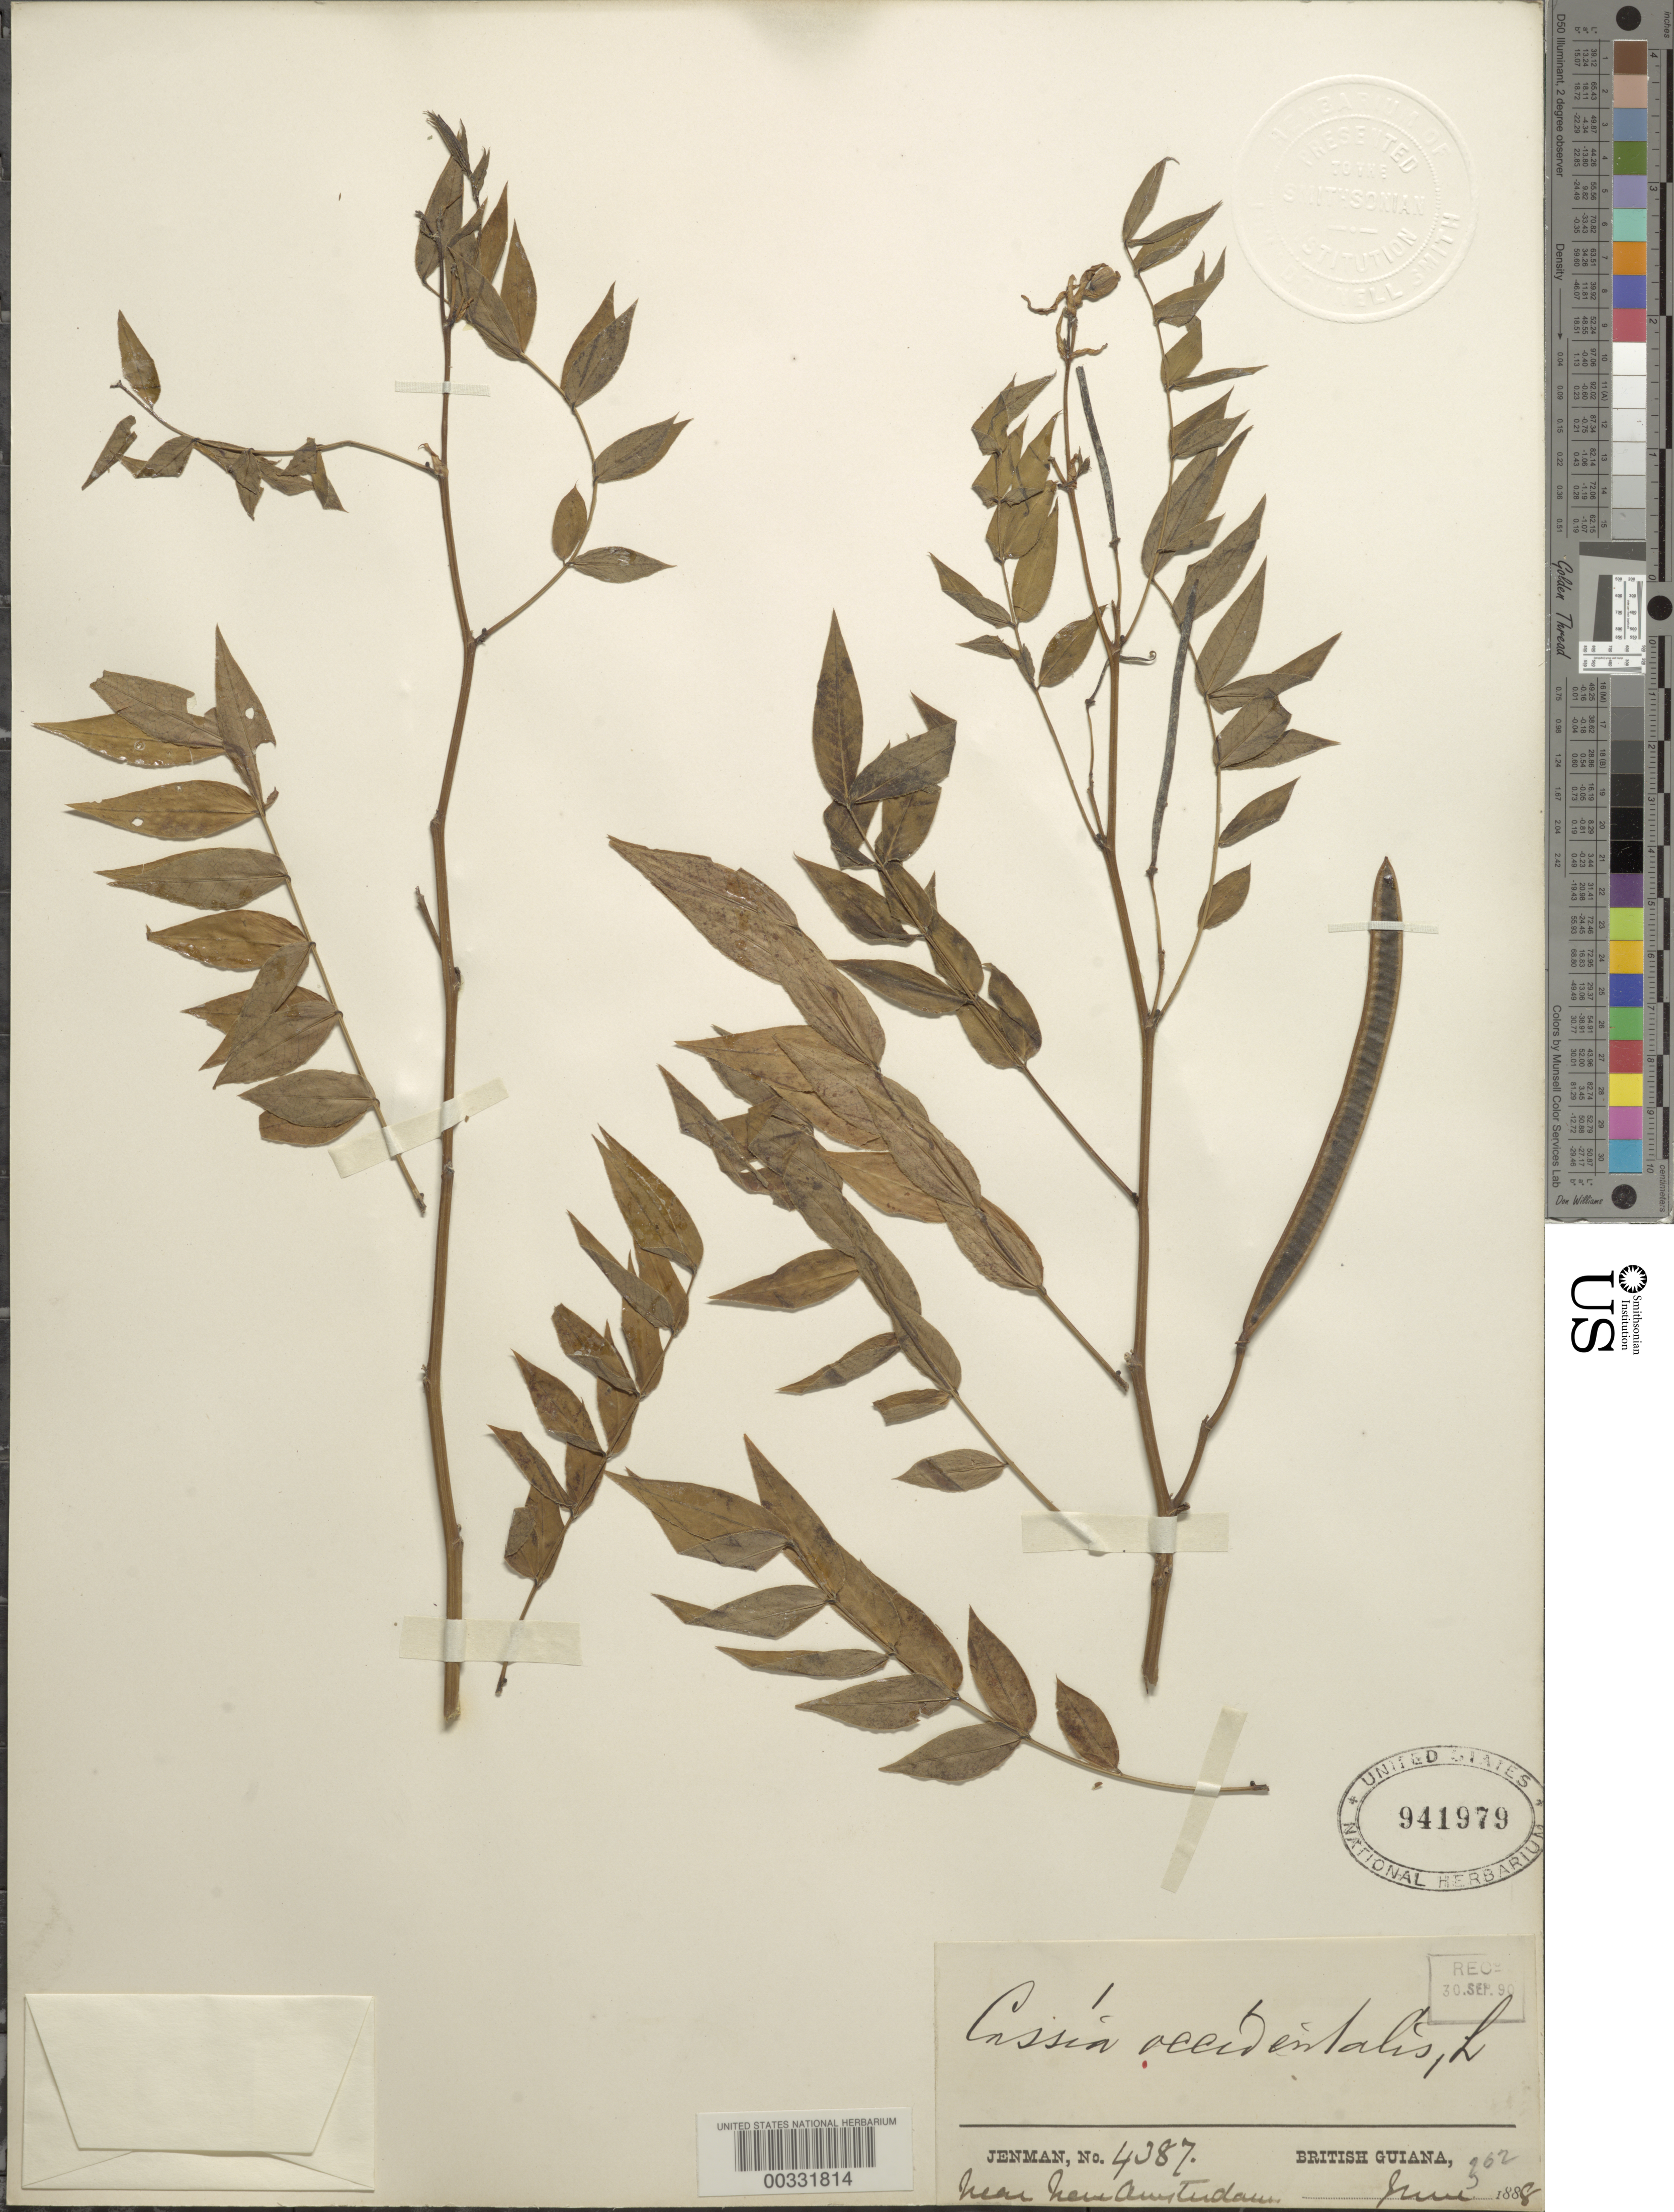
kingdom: Plantae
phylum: Tracheophyta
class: Magnoliopsida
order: Fabales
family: Fabaceae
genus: Senna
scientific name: Senna occidentalis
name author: (L.) Link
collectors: G. S. Jenman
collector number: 4387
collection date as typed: Jun 1888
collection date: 1888-06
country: Guyana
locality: Near new amsterdam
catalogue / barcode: US 941979